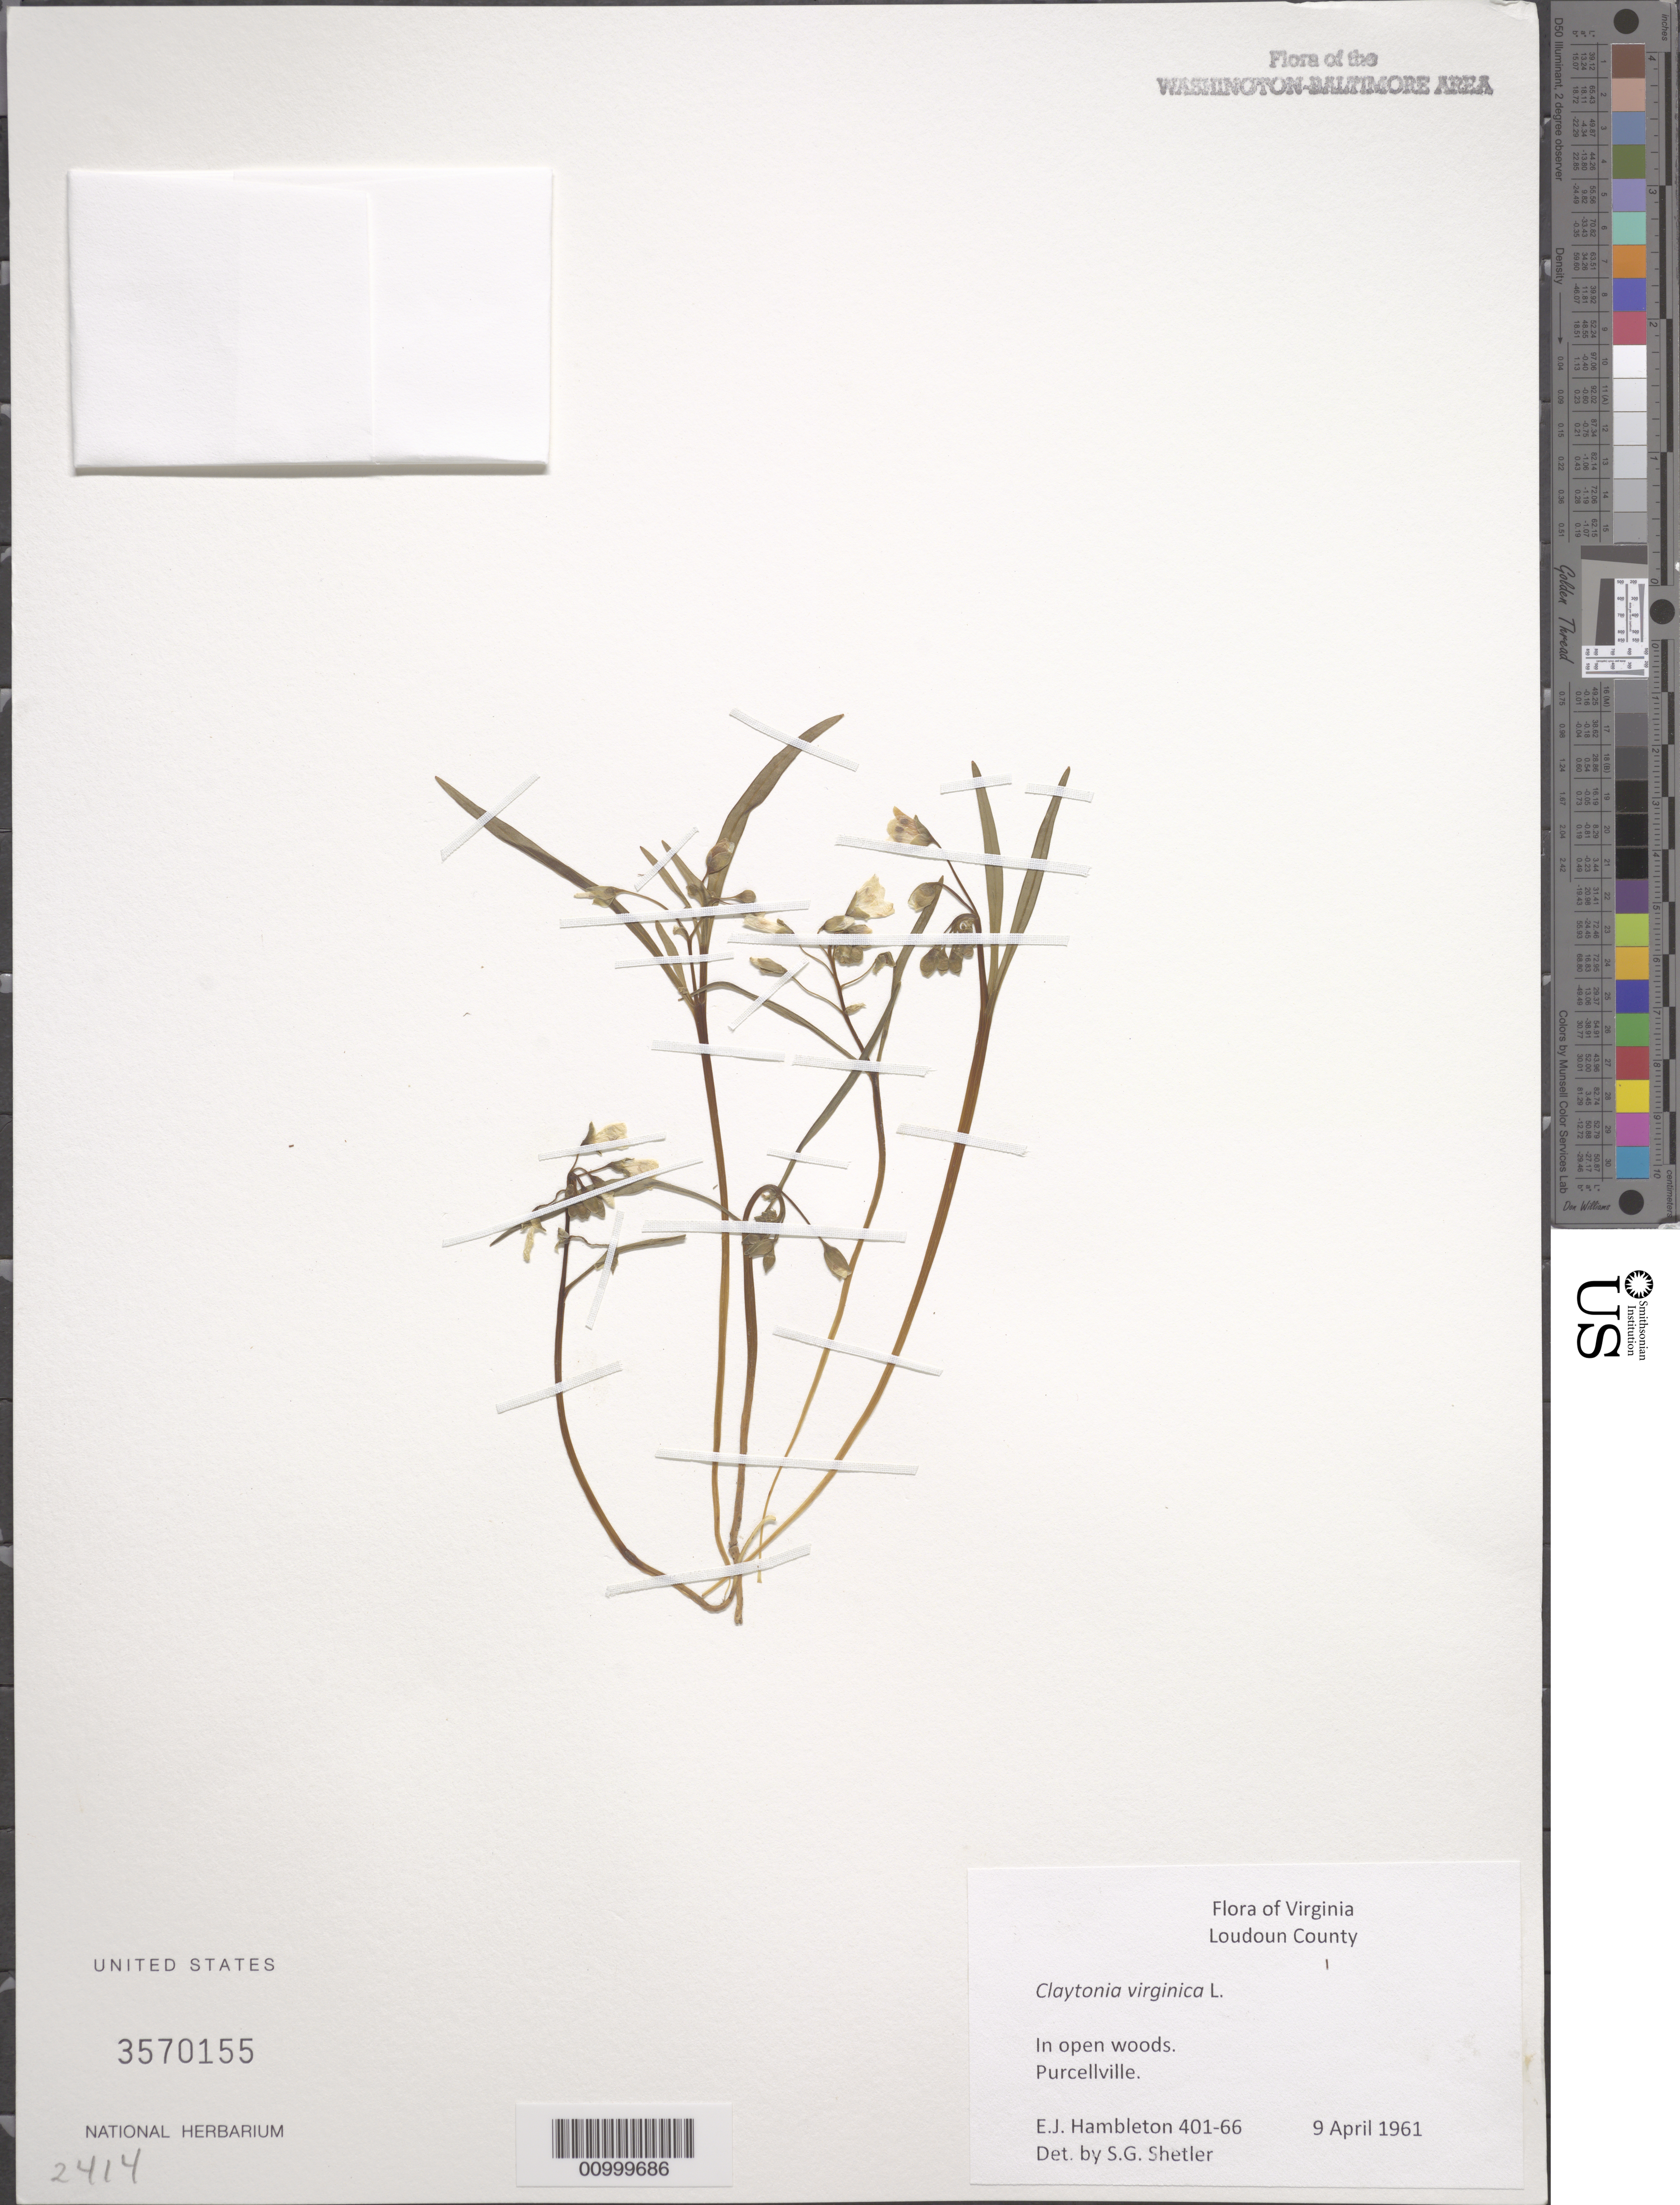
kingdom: Plantae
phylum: Tracheophyta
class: Magnoliopsida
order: Caryophyllales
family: Montiaceae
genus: Claytonia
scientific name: Claytonia virginica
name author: L.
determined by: Shetler, Stanwyn G., (US), NMNH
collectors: E. Hambleton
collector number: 401-66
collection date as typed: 9 April 1961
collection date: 1961-04-09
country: United States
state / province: Virginia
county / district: Loudoun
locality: Purcellville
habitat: in open woods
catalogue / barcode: US 3570155